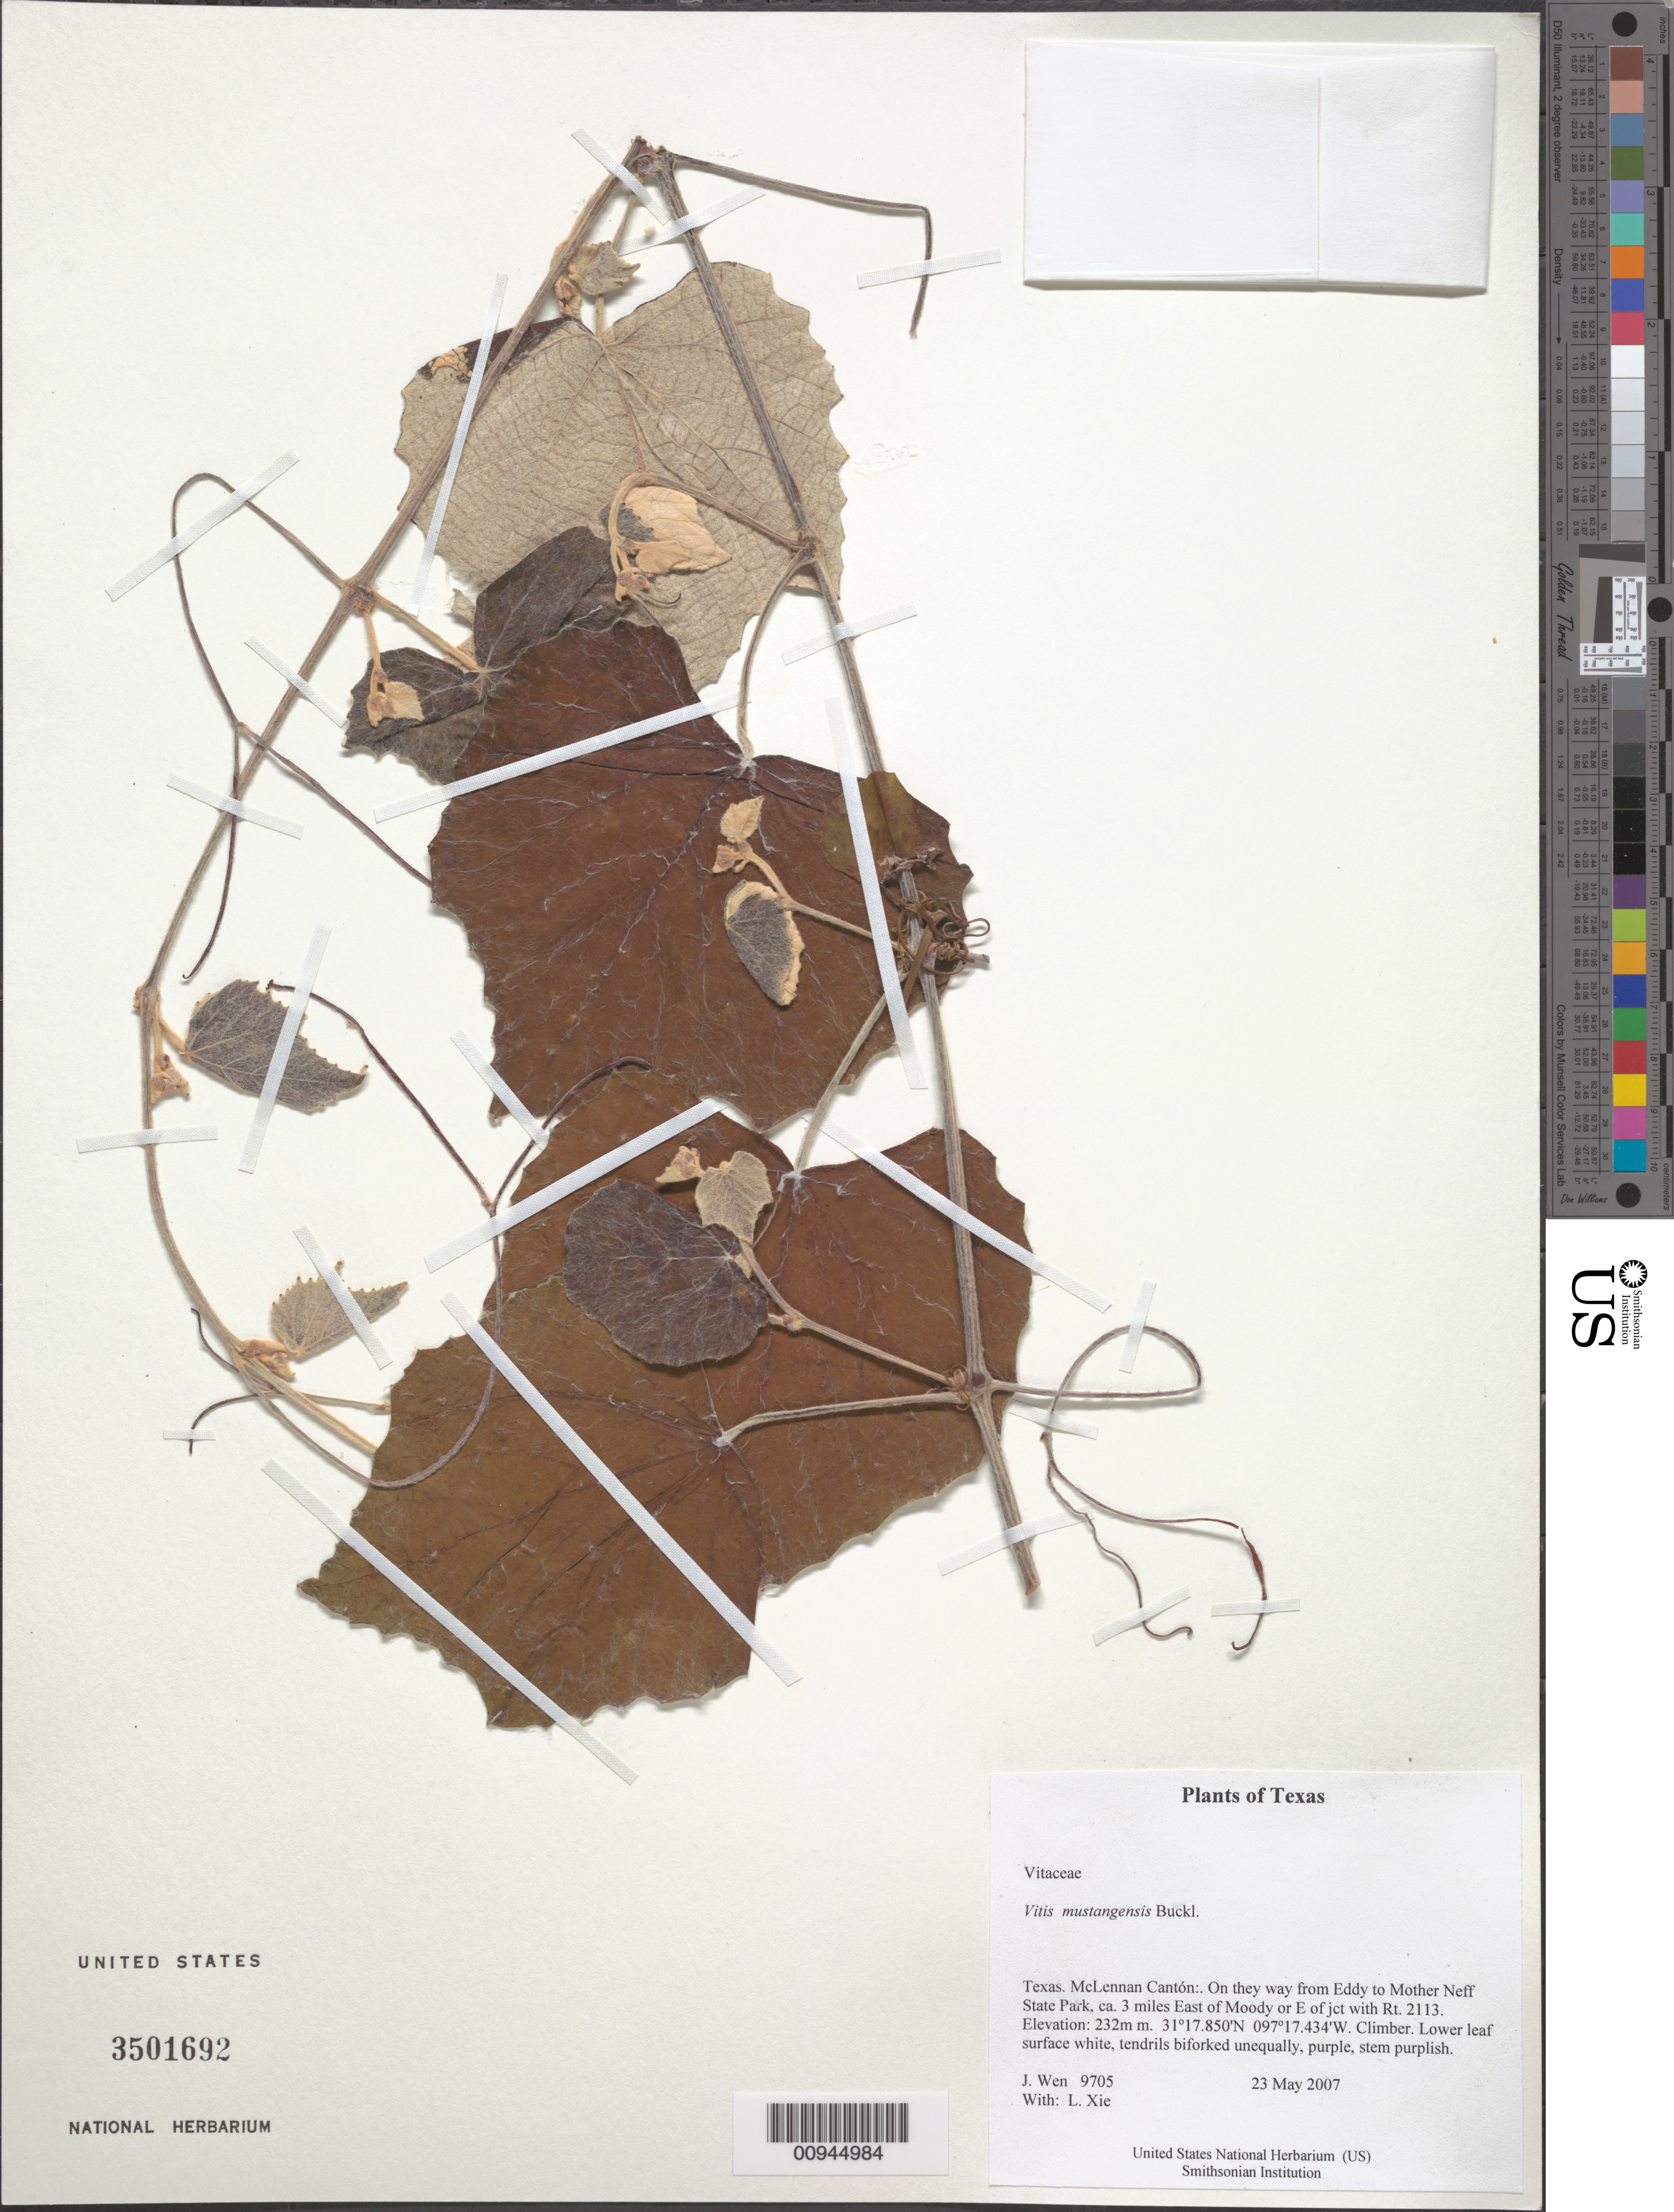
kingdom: Plantae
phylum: Tracheophyta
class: Magnoliopsida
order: Vitales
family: Vitaceae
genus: Vitis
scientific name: Vitis mustangensis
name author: Buckley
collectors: J. Wen & L. Xie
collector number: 9705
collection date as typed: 23 May 2007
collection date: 2007-05-23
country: United States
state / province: Texas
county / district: McLennan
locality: On they way from Eddy to Mother Neff State Park, ca. 3 miles East of Moody or E of jct with Rt. 2113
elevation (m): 232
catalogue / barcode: US 3501692